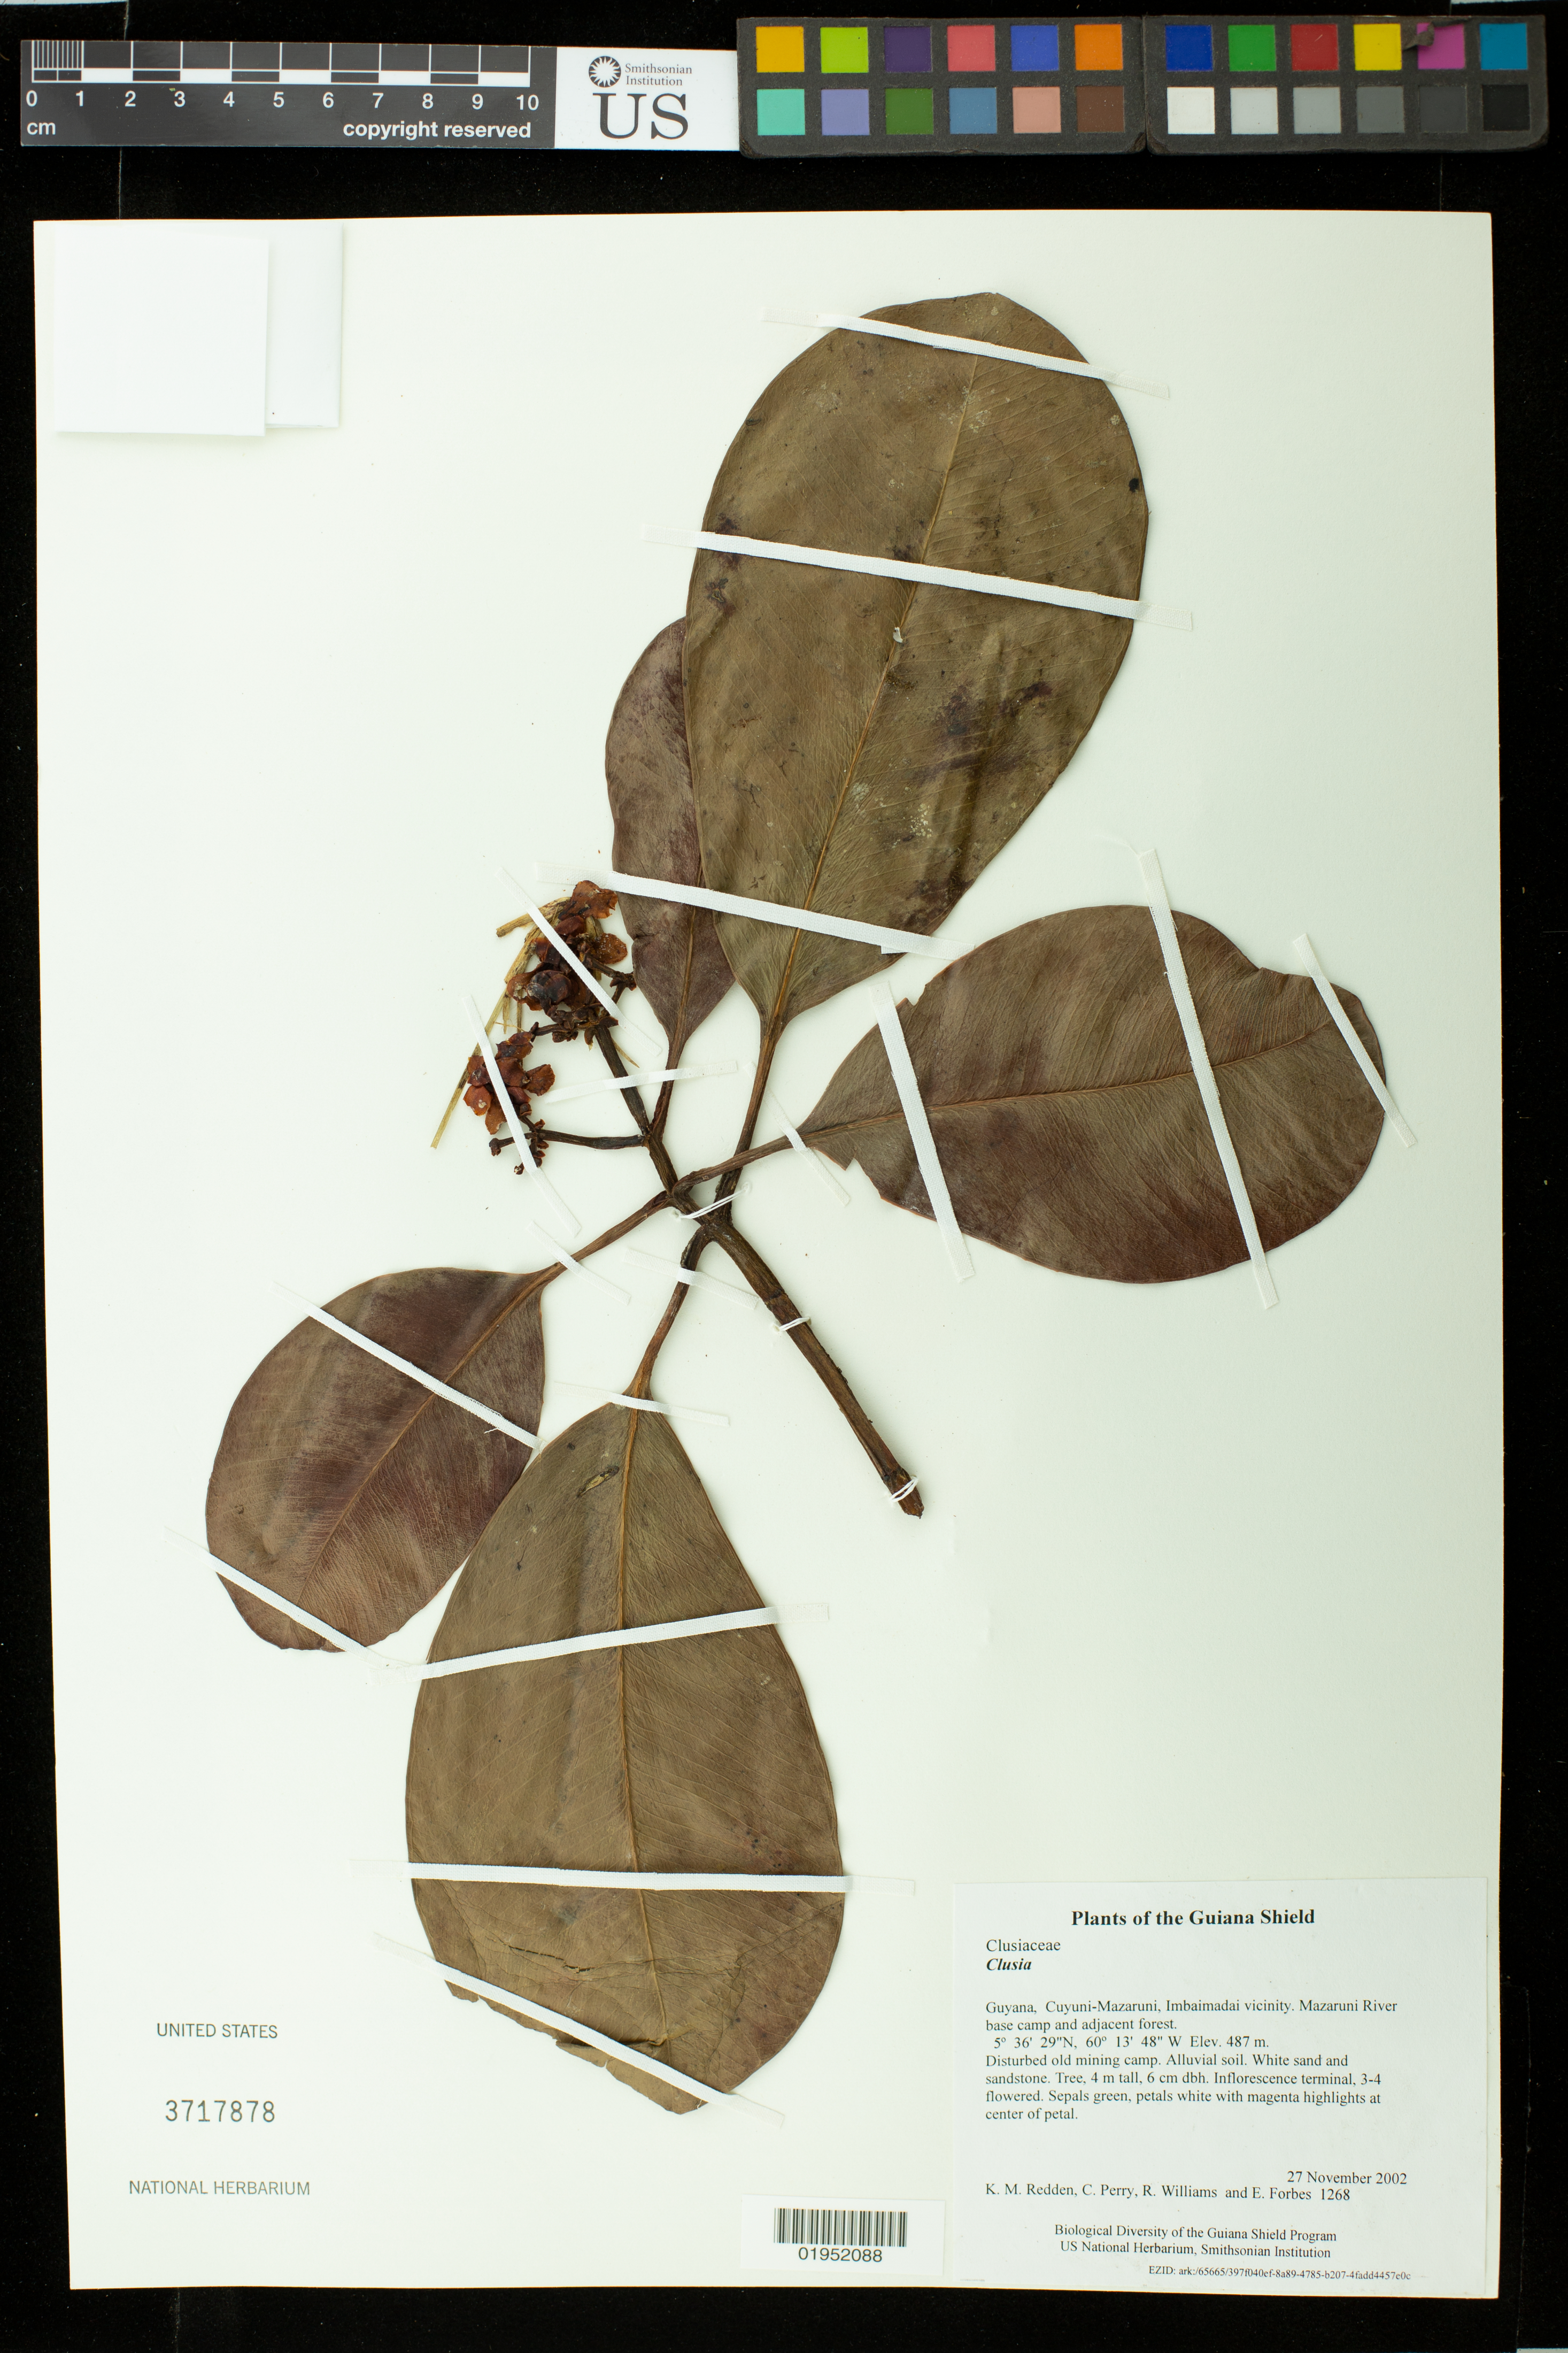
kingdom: Plantae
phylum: Tracheophyta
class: Magnoliopsida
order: Malpighiales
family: Clusiaceae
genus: Clusia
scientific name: Clusia sp.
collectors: K. M. Redden, C. Perry, R. Williams & E. Forbes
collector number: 1268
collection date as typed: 27 November 2002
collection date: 2002-11-27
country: Guyana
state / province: Cuyuni-Mazaruni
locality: Imbaimadai vicinity. Mazaruni River base camp and adjacent forest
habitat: Disturbed old mining camp. Alluvial soil. White sand and sandstone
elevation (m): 487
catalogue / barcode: US 3717878